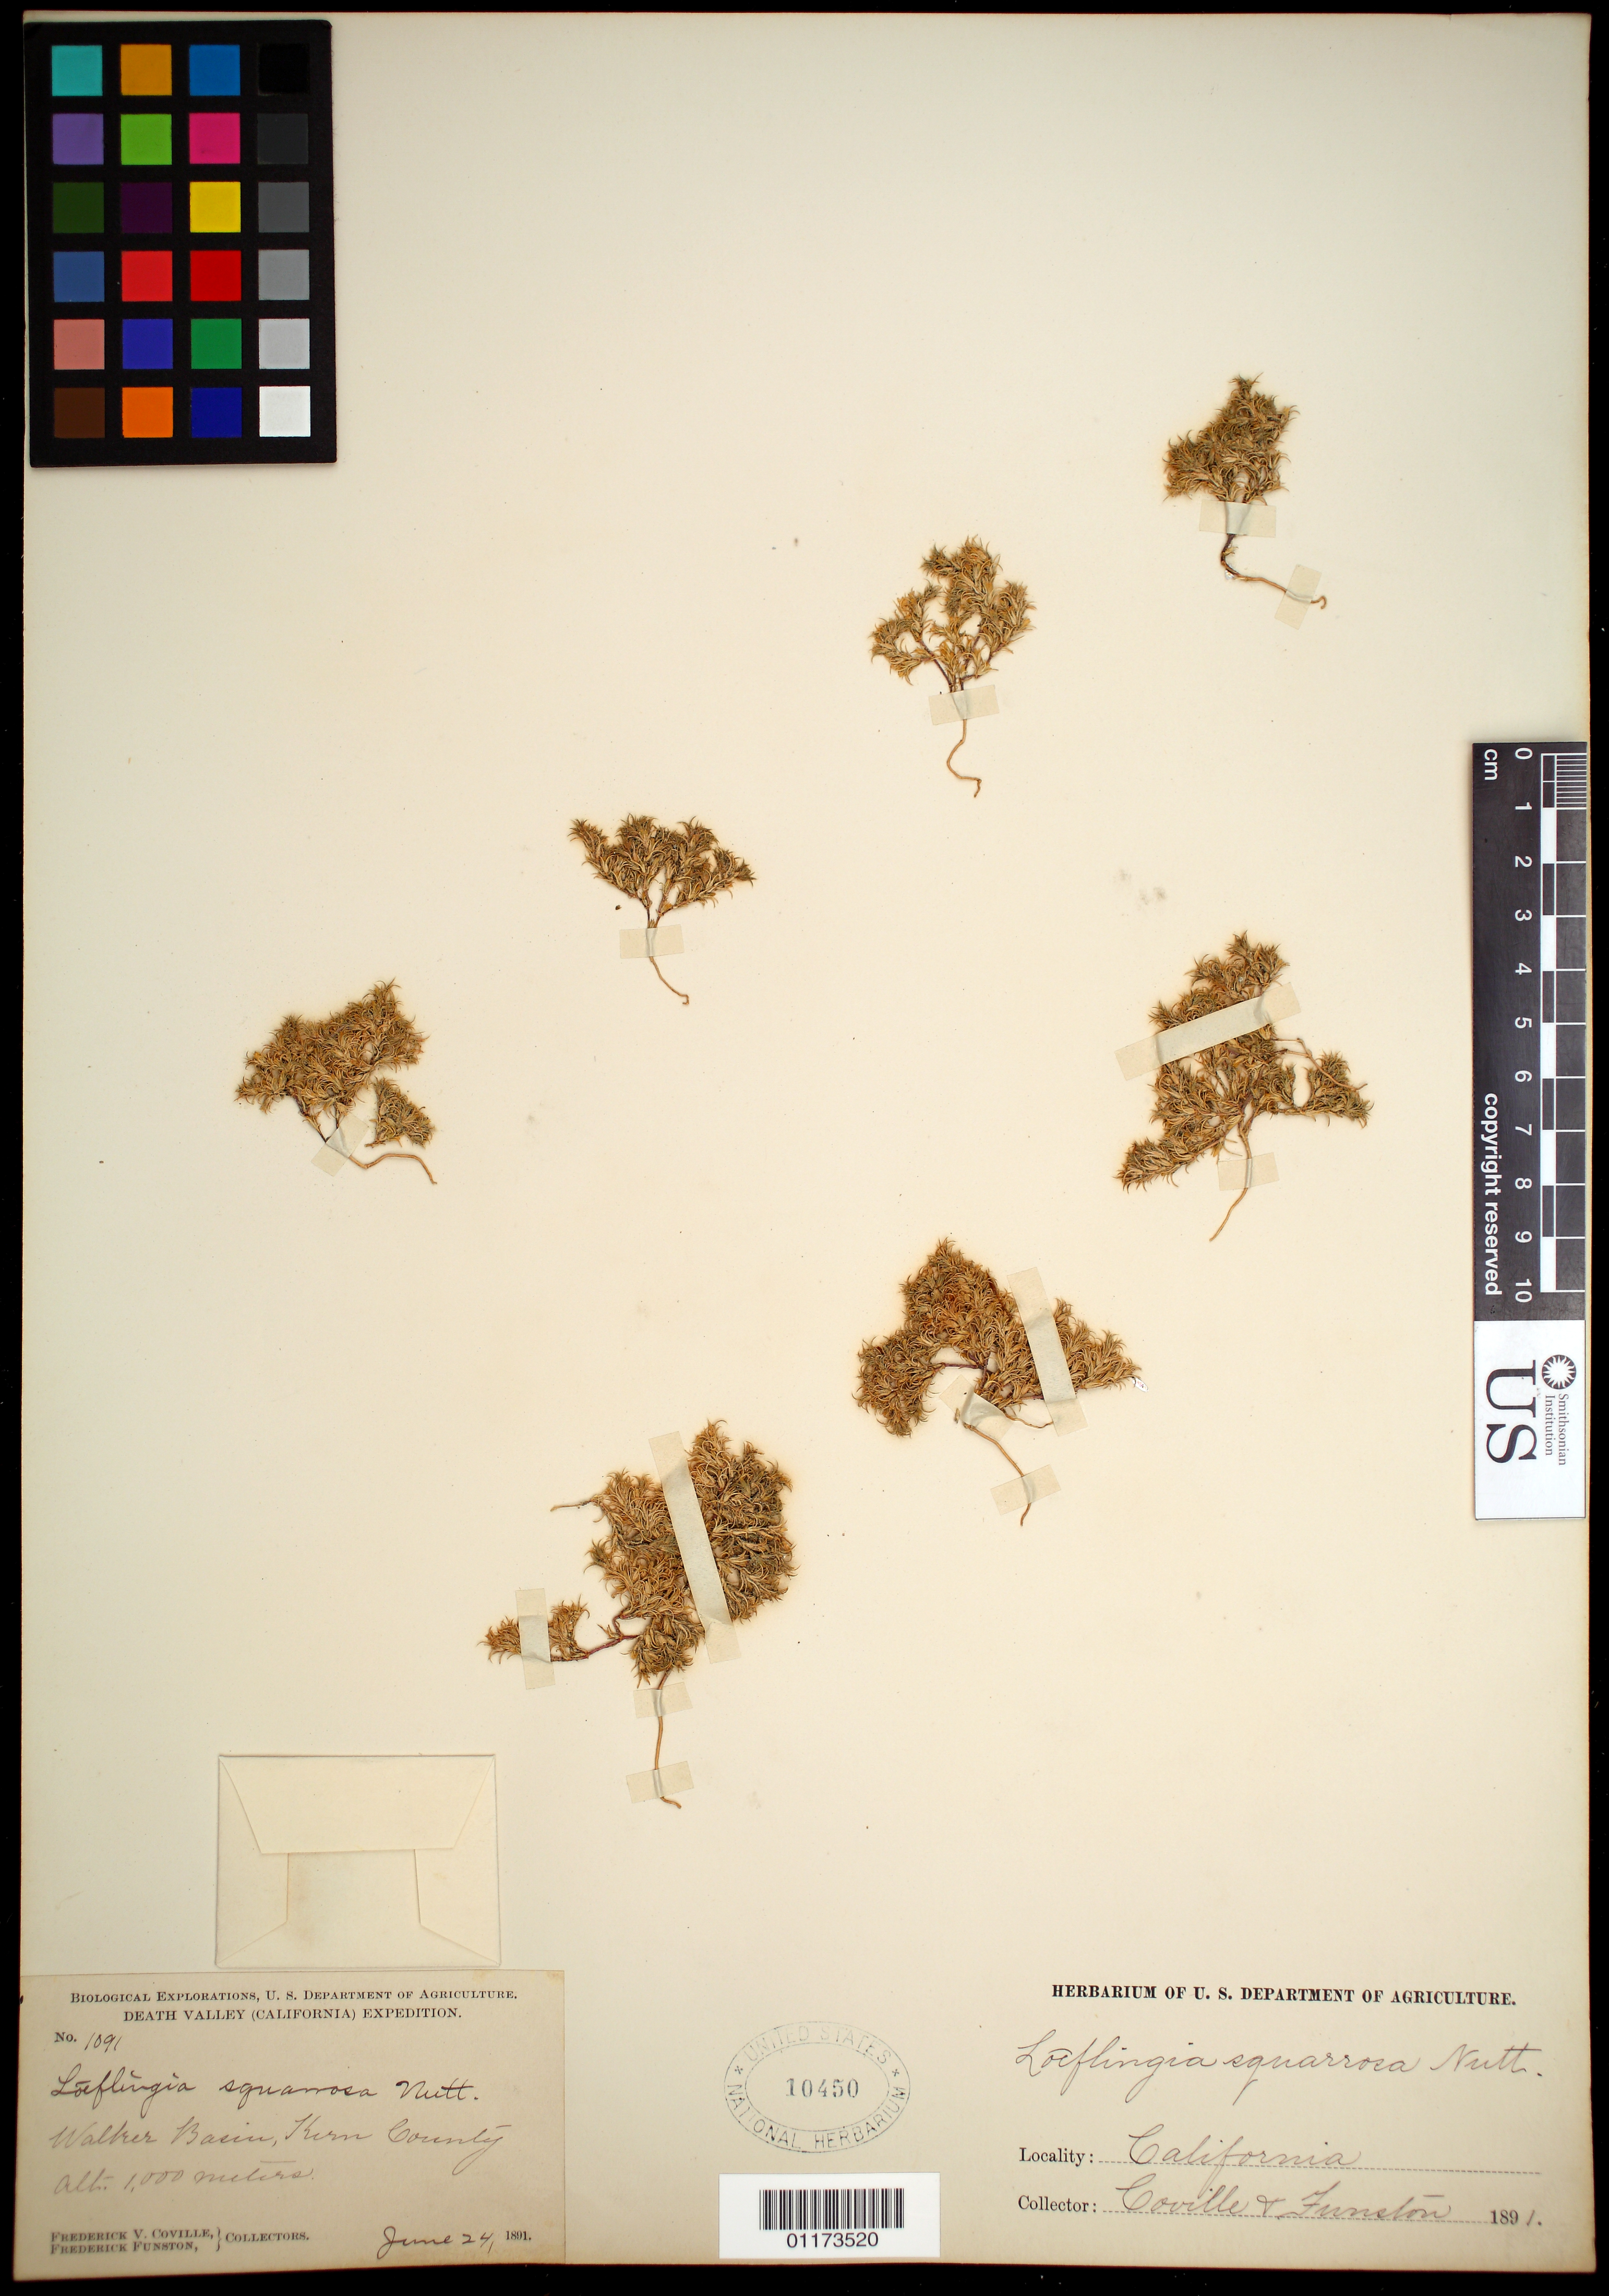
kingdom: Plantae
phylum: Tracheophyta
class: Magnoliopsida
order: Caryophyllales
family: Caryophyllaceae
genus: Loeflingia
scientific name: Loeflingia squarrosa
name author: Nutt.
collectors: F. V. Coville & F. Funston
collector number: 1091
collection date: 1891-06-24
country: United States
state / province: California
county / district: Kern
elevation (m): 1000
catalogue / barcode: US 10450